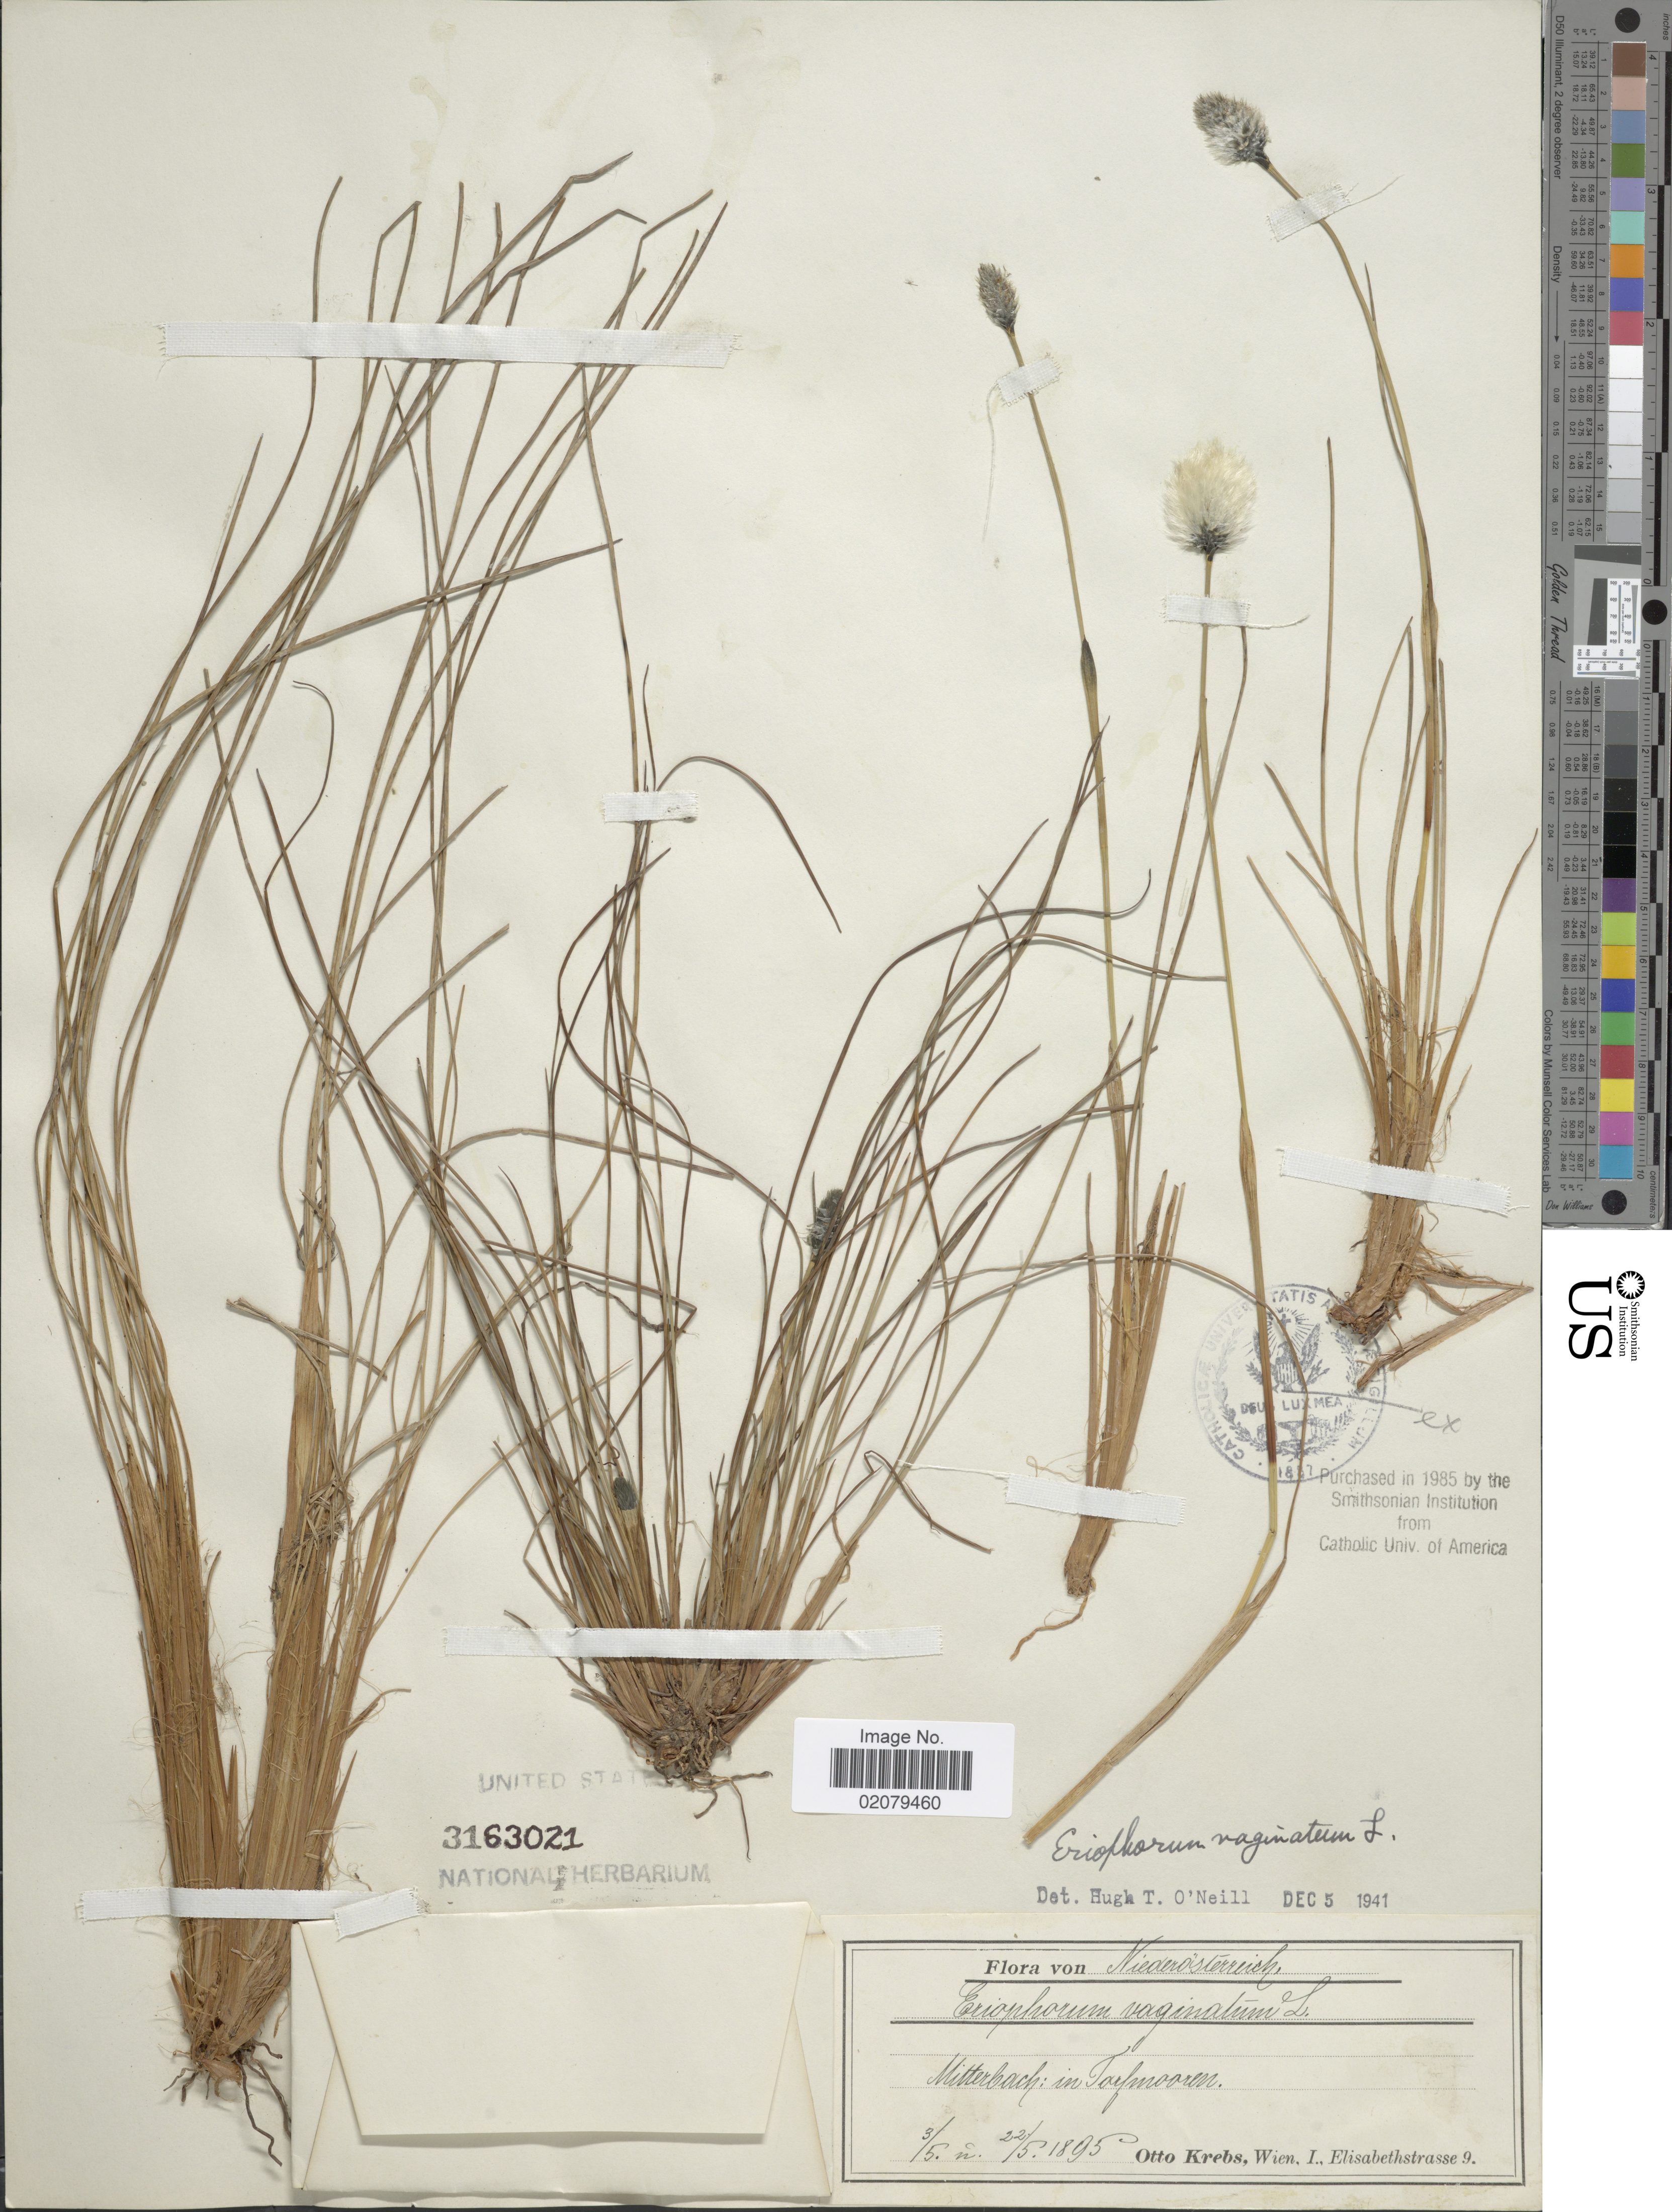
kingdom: Plantae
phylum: Tracheophyta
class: Liliopsida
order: Poales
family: Cyperaceae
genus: Eriophorum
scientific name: Eriophorum vaginatum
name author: L.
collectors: O. Krebs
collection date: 1895-05-03/1895-05-22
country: Austria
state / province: Niederosterreich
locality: Mitterbach: in Tarfnooren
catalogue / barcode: US 3163021